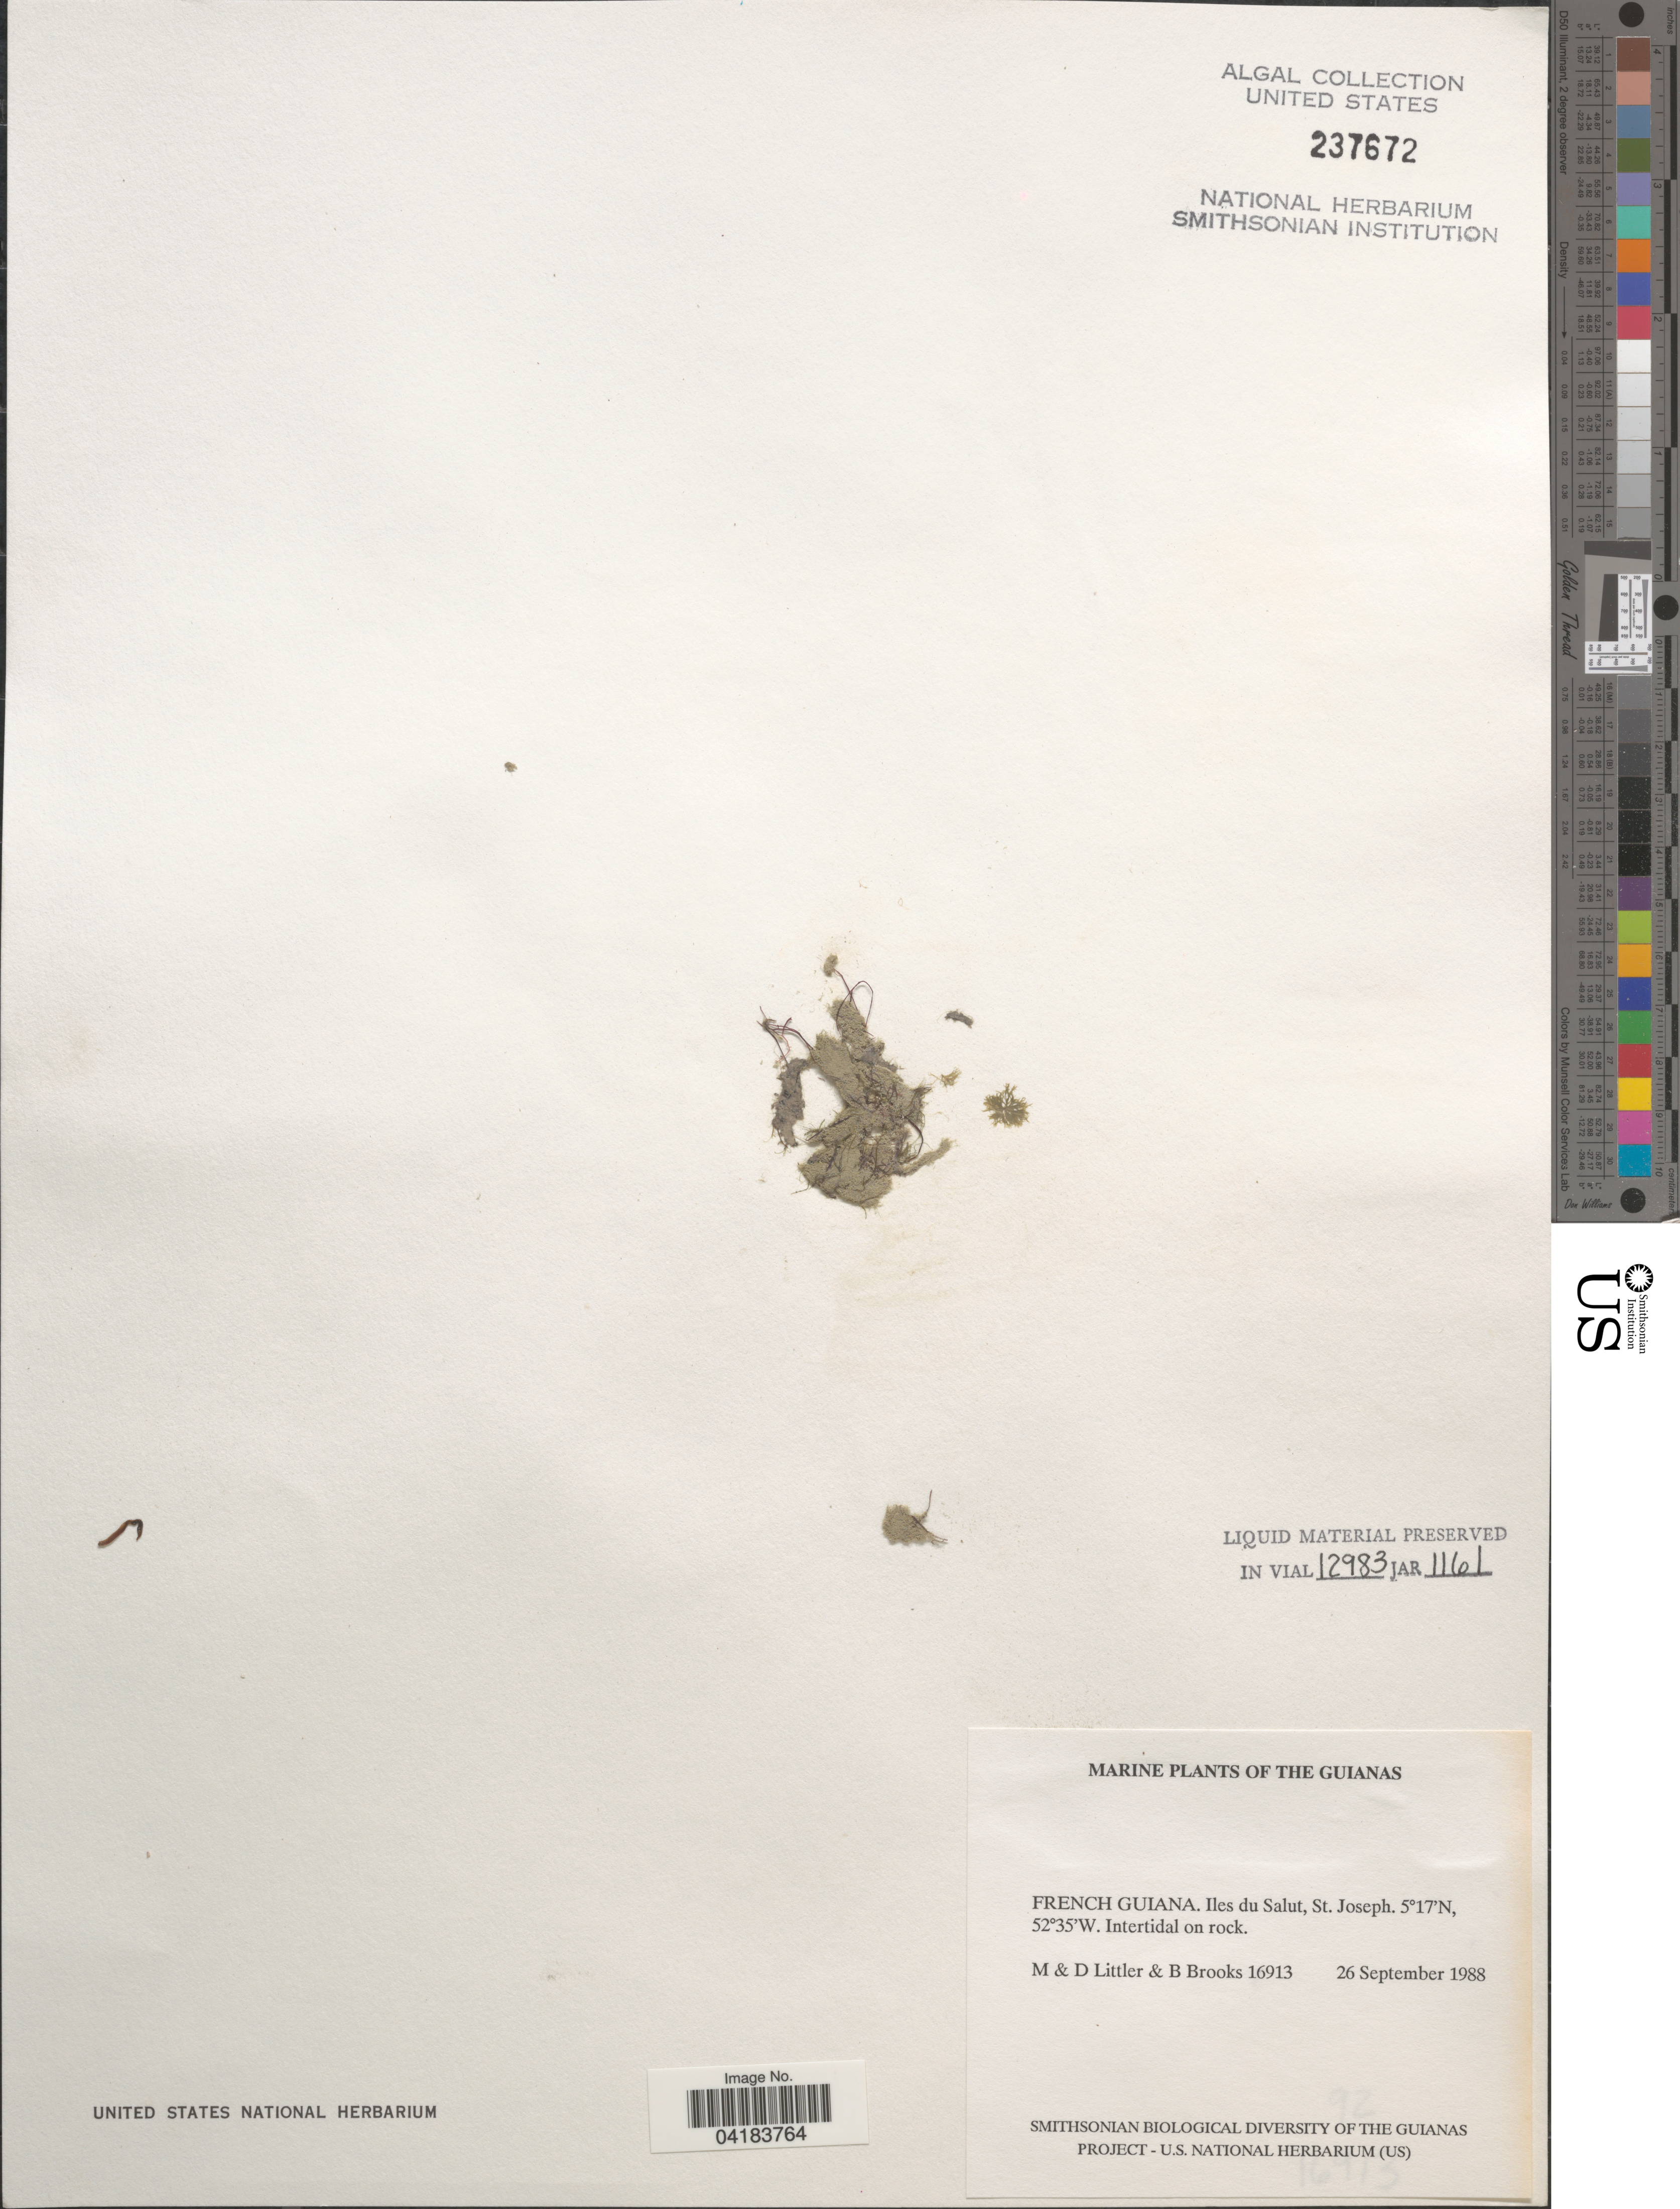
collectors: M. Littler, D. S. Littler & B. Brooks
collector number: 16913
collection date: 1988-09-26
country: French Guiana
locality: The Guianas. Iles du Salut, St. Joseph.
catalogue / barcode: US 237672